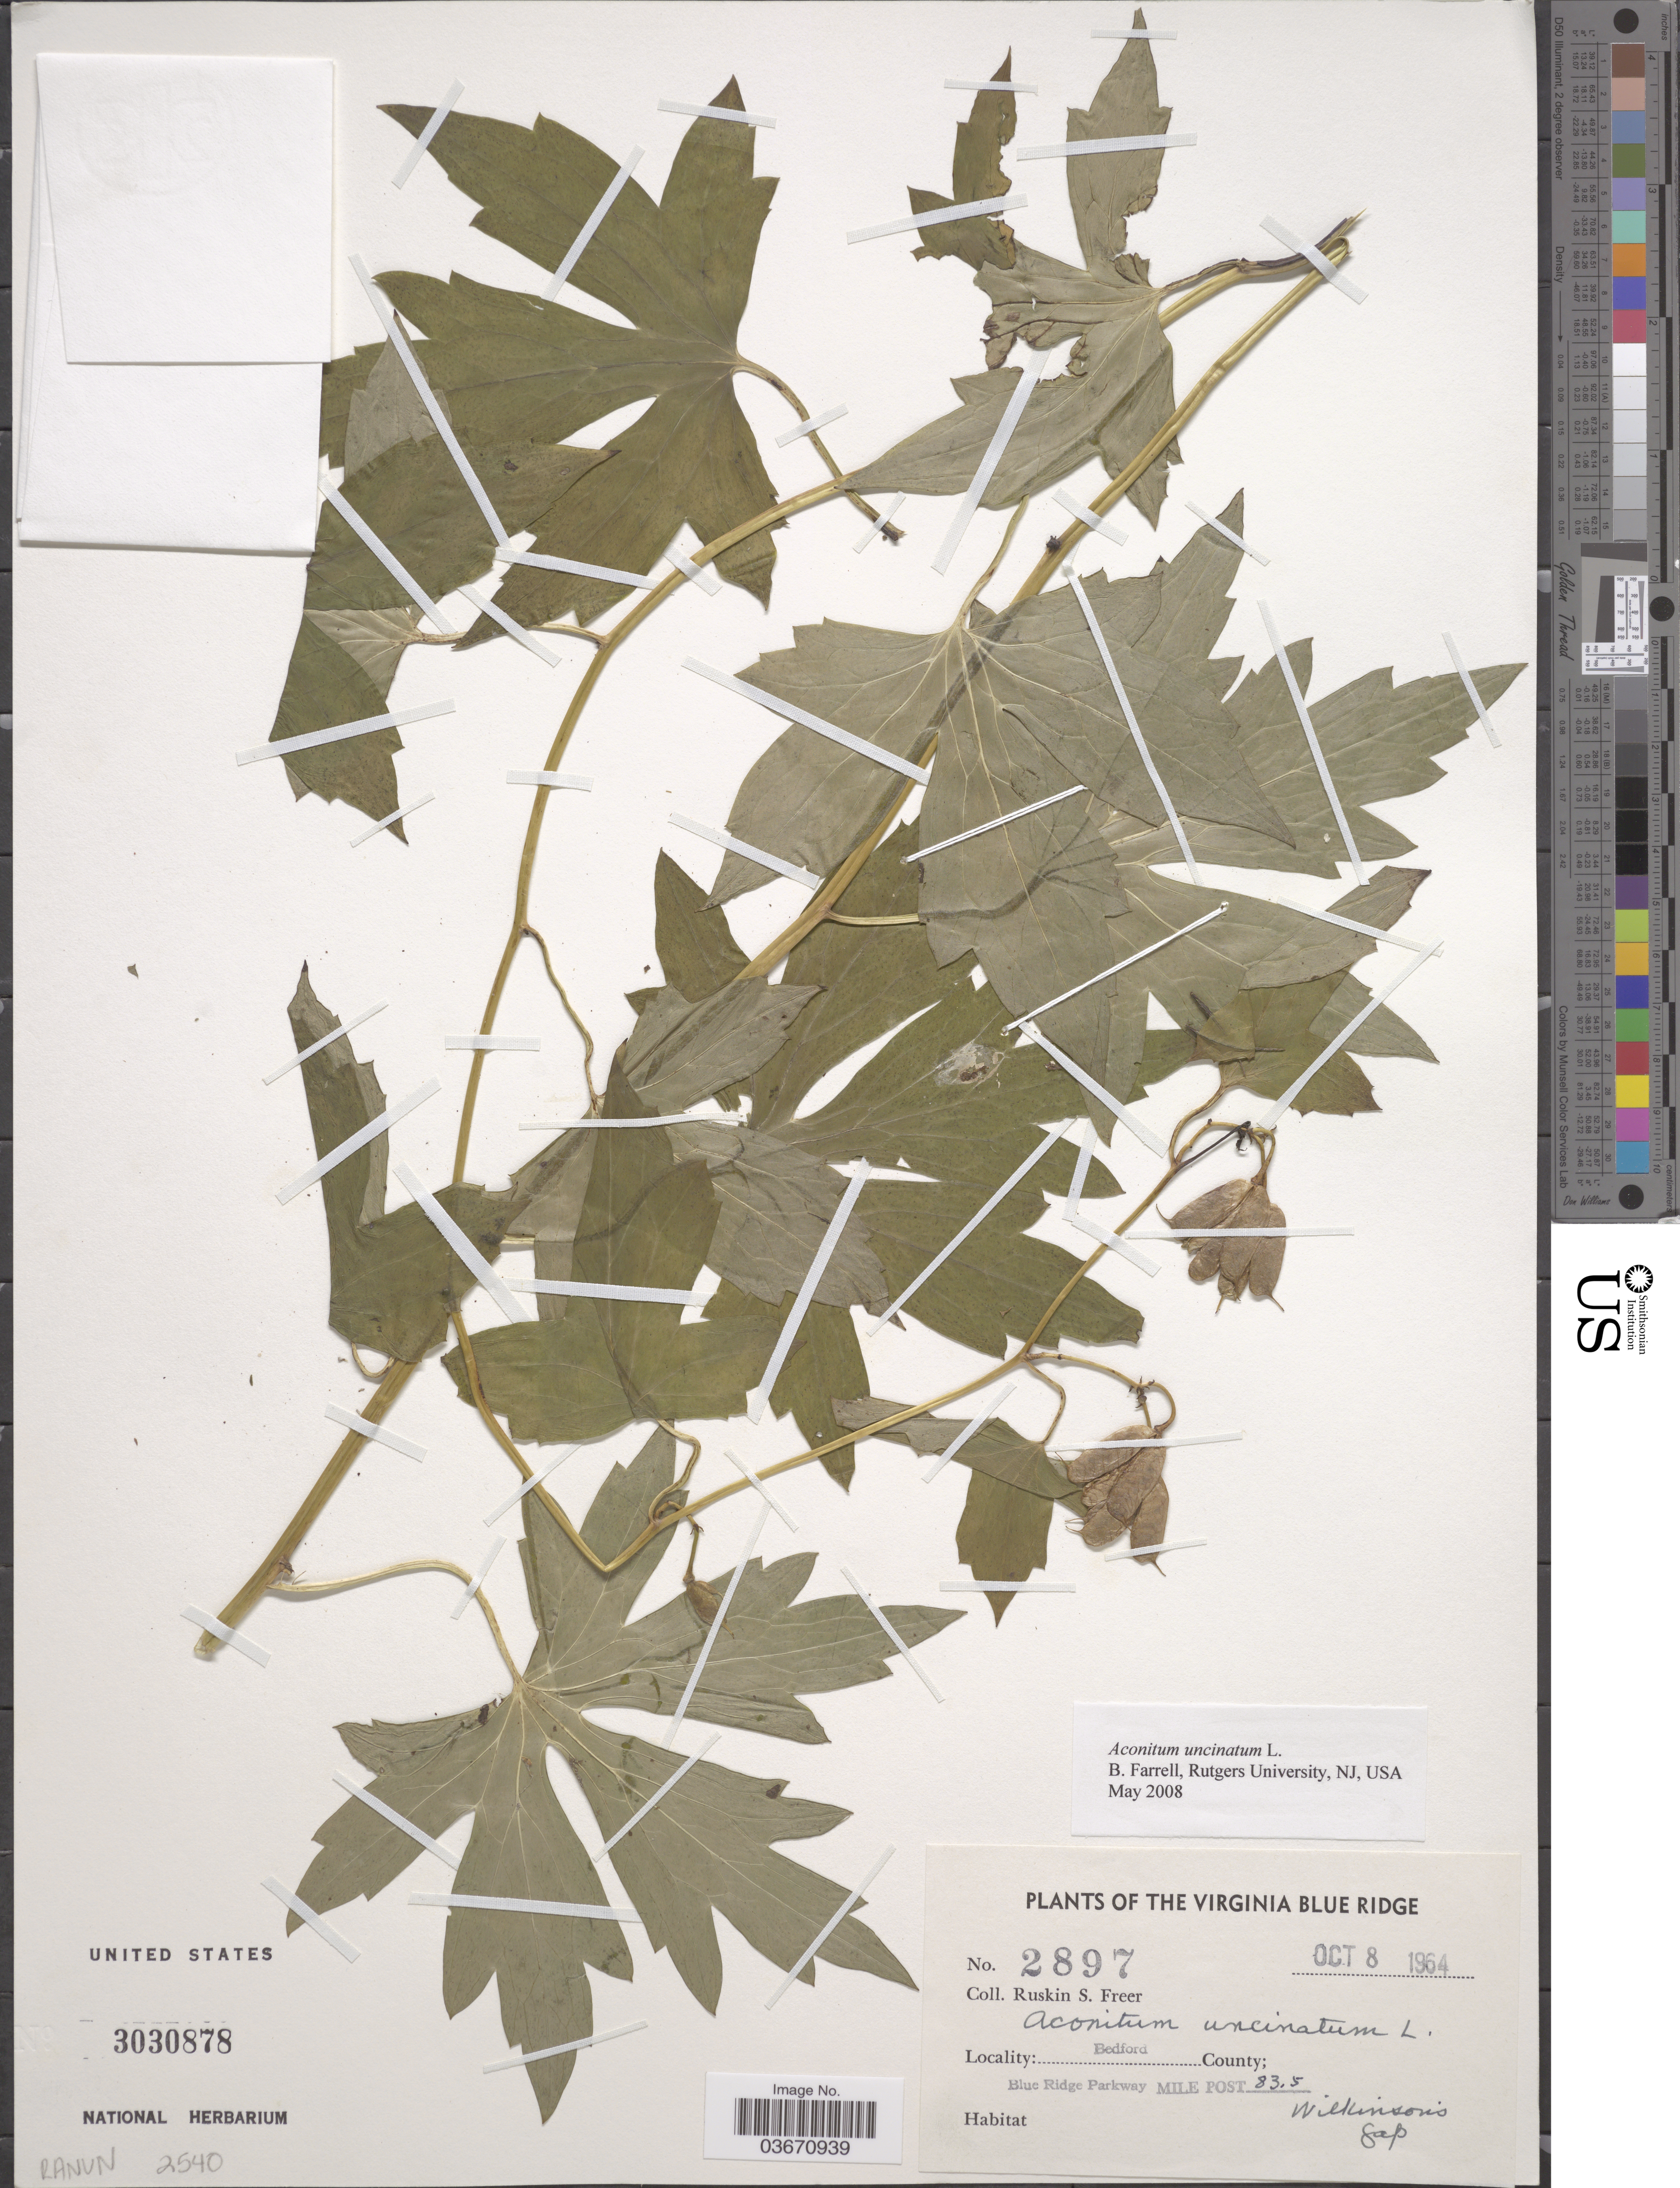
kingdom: Plantae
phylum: Tracheophyta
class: Magnoliopsida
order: Ranunculales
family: Ranunculaceae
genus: Aconitum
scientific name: Aconitum uncinatum subsp. muticum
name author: (DC.) Hardin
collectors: R. Freer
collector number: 2897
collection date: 1964-10-08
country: United States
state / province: Virginia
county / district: Bedford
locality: The Virginia Blue Ridge. Bedford County; Blue Ridge Parkway Mile Post 83.5. Wilkinson's Gap.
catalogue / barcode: US 3030878